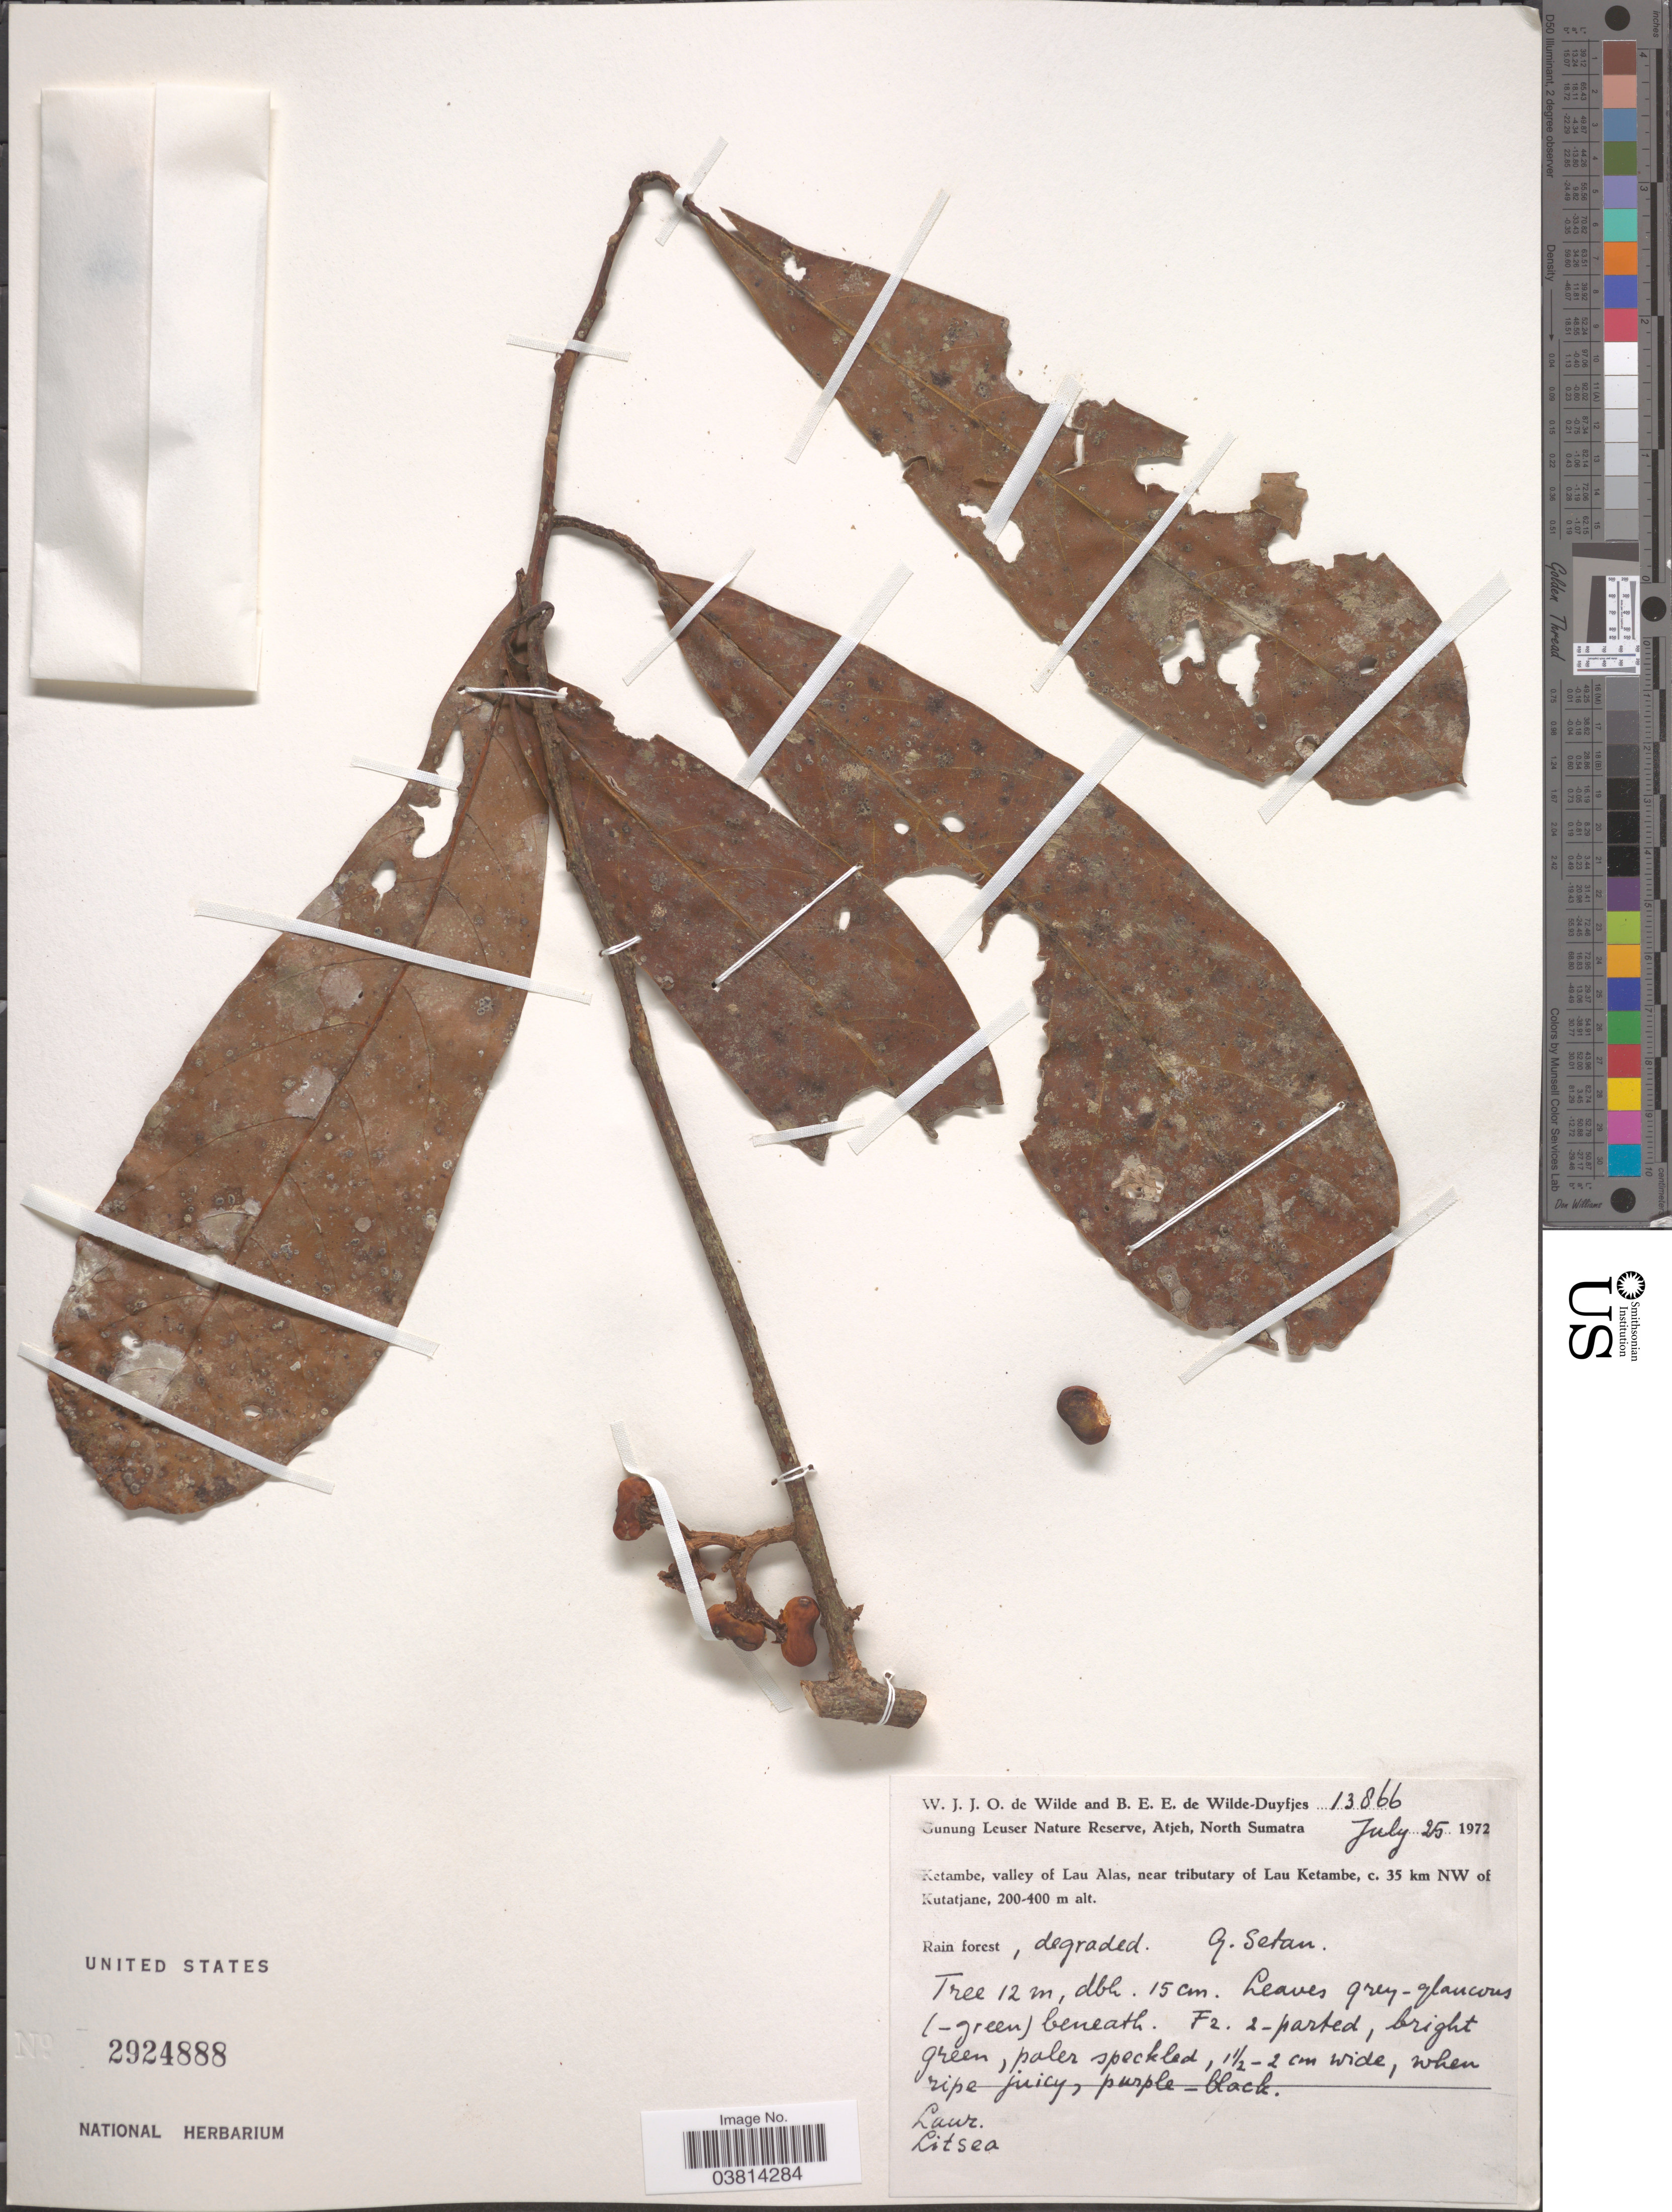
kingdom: Plantae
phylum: Tracheophyta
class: Magnoliopsida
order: Laurales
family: Lauraceae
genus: Litsea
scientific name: Litsea sp.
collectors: W. J. de Wilde & B. E. de Wilde-Duyfjes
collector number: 13866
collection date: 1972-07-25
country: Indonesia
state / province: Sumatra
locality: Gunung Leuser Nature Reserve, Atjeh, North Sumatra. Ketambe, valley of Lau Alas, near tributary of Lau Ketambe, c. 35 km NW of Kutatjane. G. Setan.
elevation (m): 200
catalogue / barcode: US 2924888